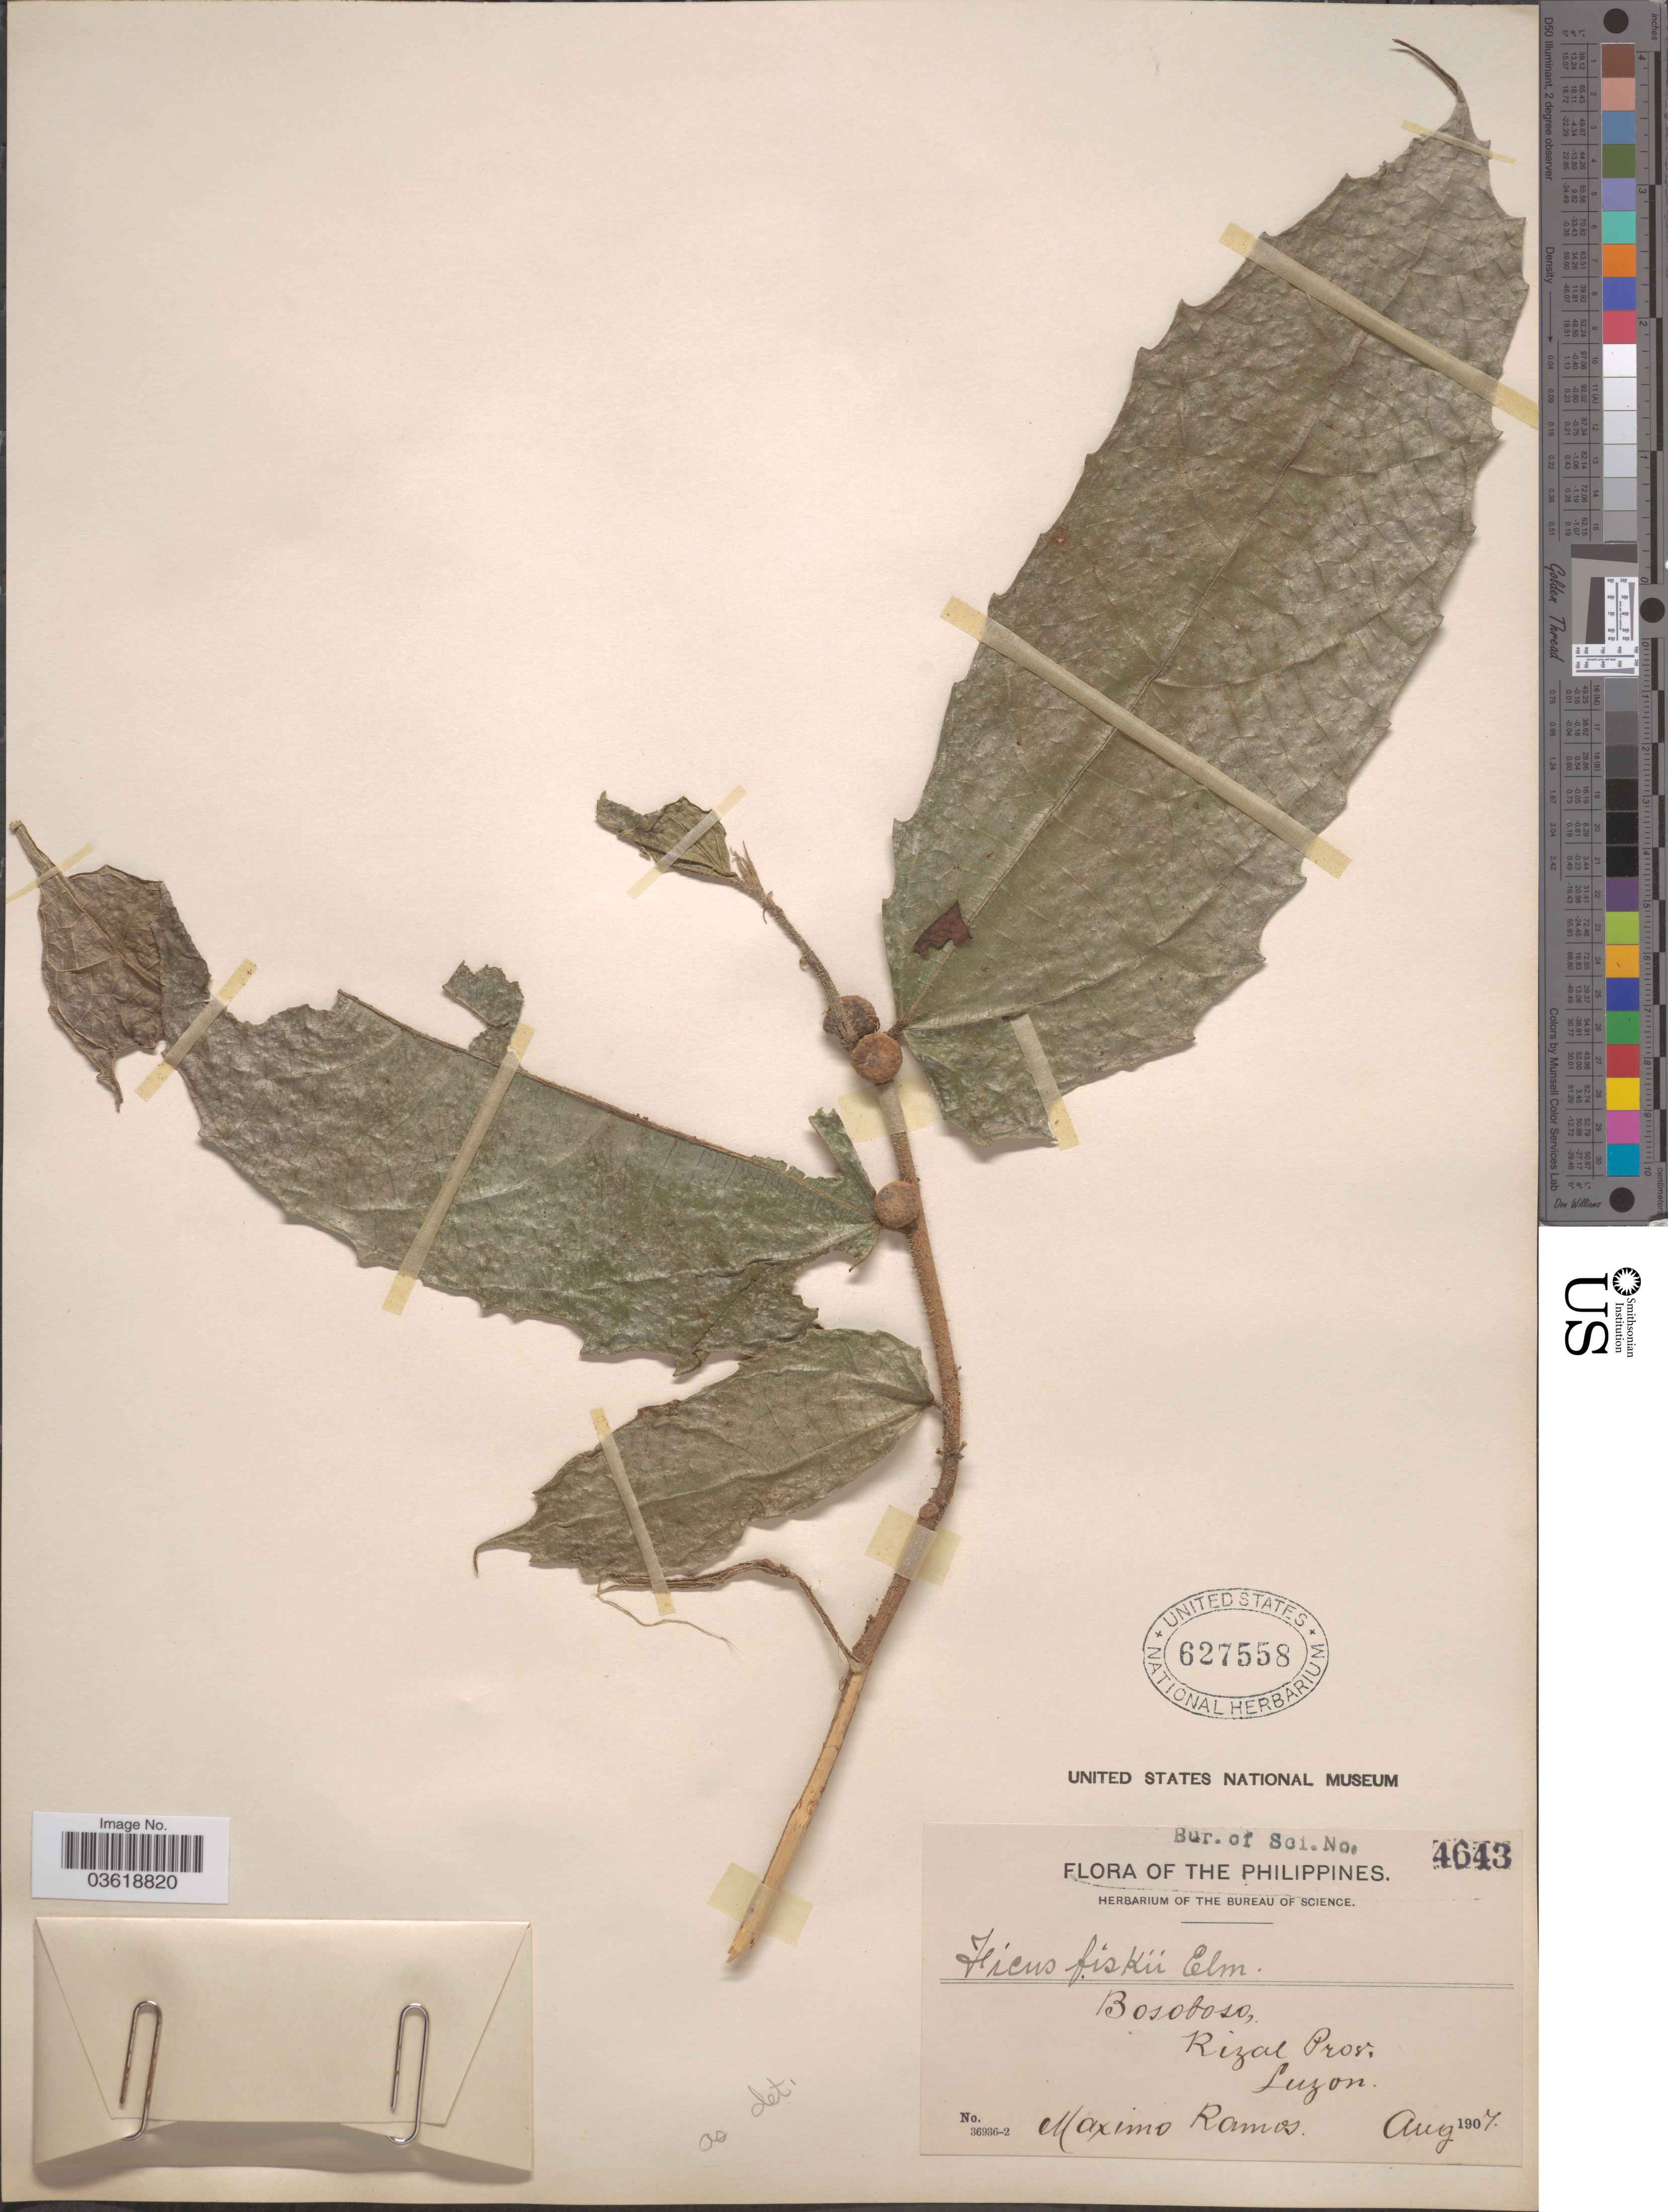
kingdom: Plantae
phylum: Tracheophyta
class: Magnoliopsida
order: Rosales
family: Moraceae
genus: Ficus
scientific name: Ficus fiskei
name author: Elmer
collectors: M. Ramos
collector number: Bur. of Sci. 4643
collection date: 1907-08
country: Philippines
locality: Bosoboso, Rizal Prov. Luzon.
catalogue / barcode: US 627558